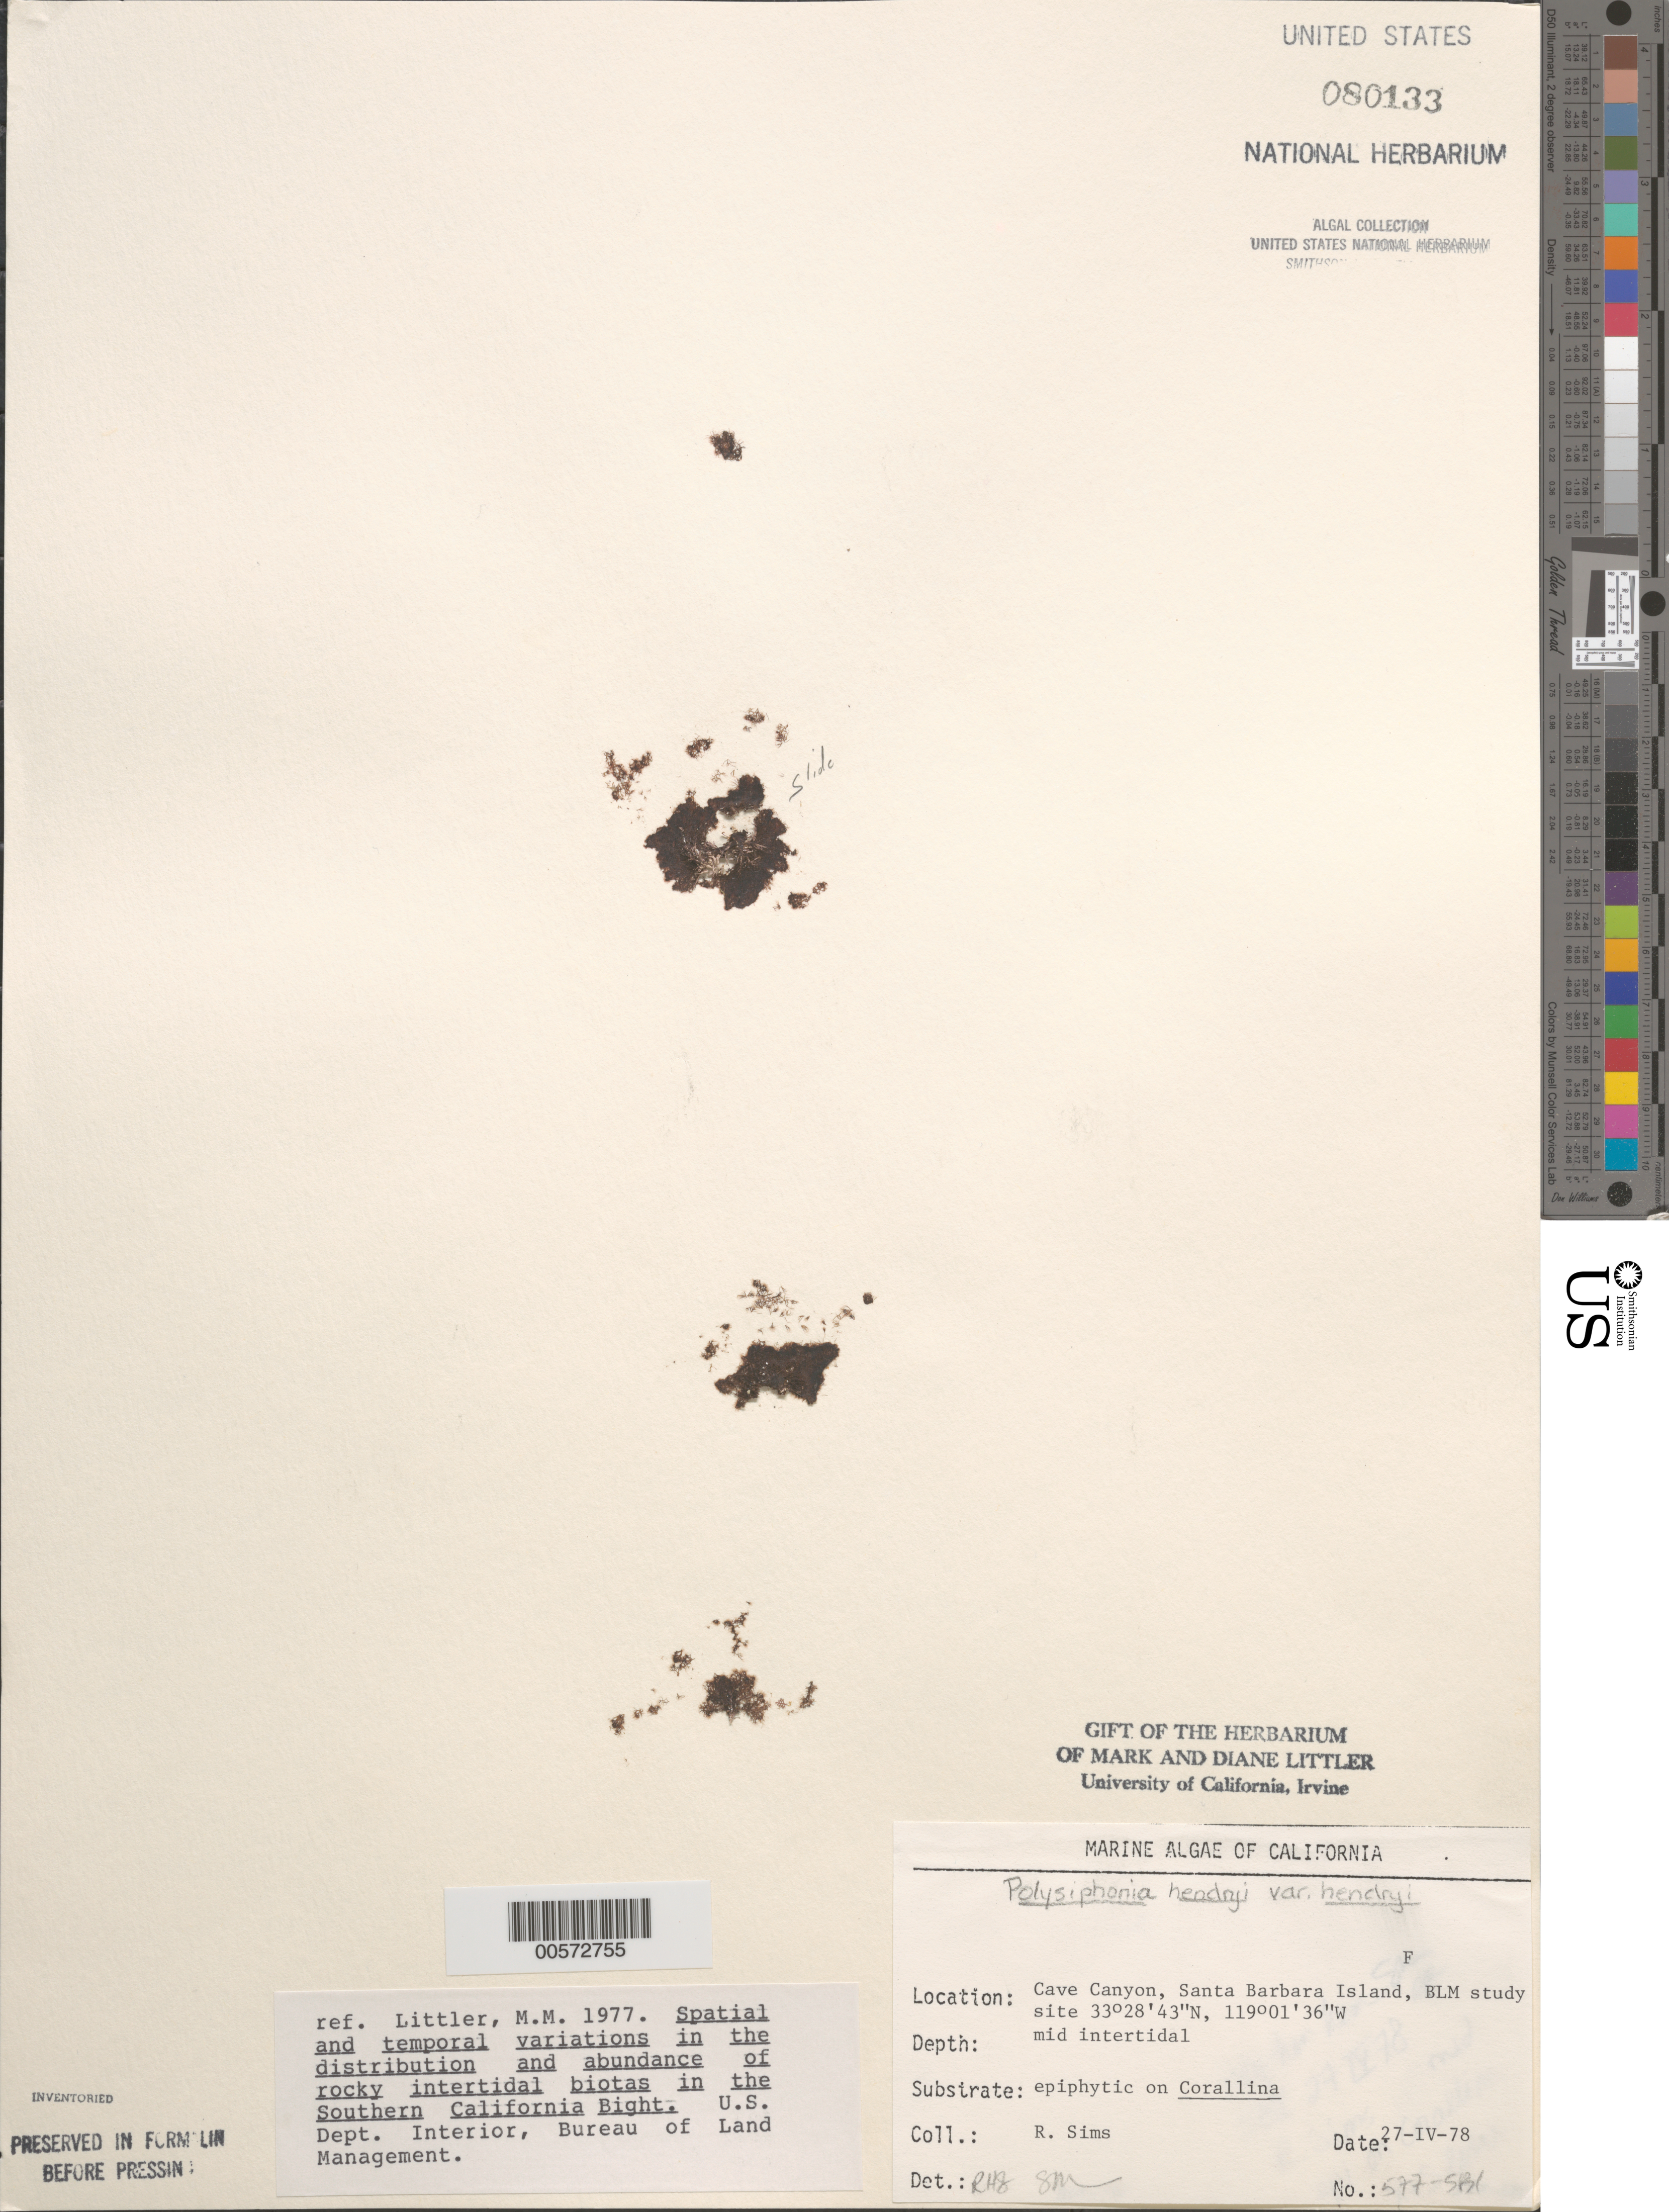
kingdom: Plantae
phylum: Rhodophyta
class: Florideophyceae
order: Ceramiales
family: Rhodomelaceae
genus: Vertebrata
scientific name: Vertebrata hendryi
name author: (N.L. Gardner) Savoie & G.W. Saunders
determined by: Algae name updating Project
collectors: R. H. Sims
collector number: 577-SBI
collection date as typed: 27 Apr 1978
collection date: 1978-04-27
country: United States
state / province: California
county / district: Santa Barbara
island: Santa Barbara Island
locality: Cave Canyon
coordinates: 33 28' 43" N, 119 01' 36" W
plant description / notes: BLM-SOCALBIGHT Rocky Intertidal Survey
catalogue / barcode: US 80133